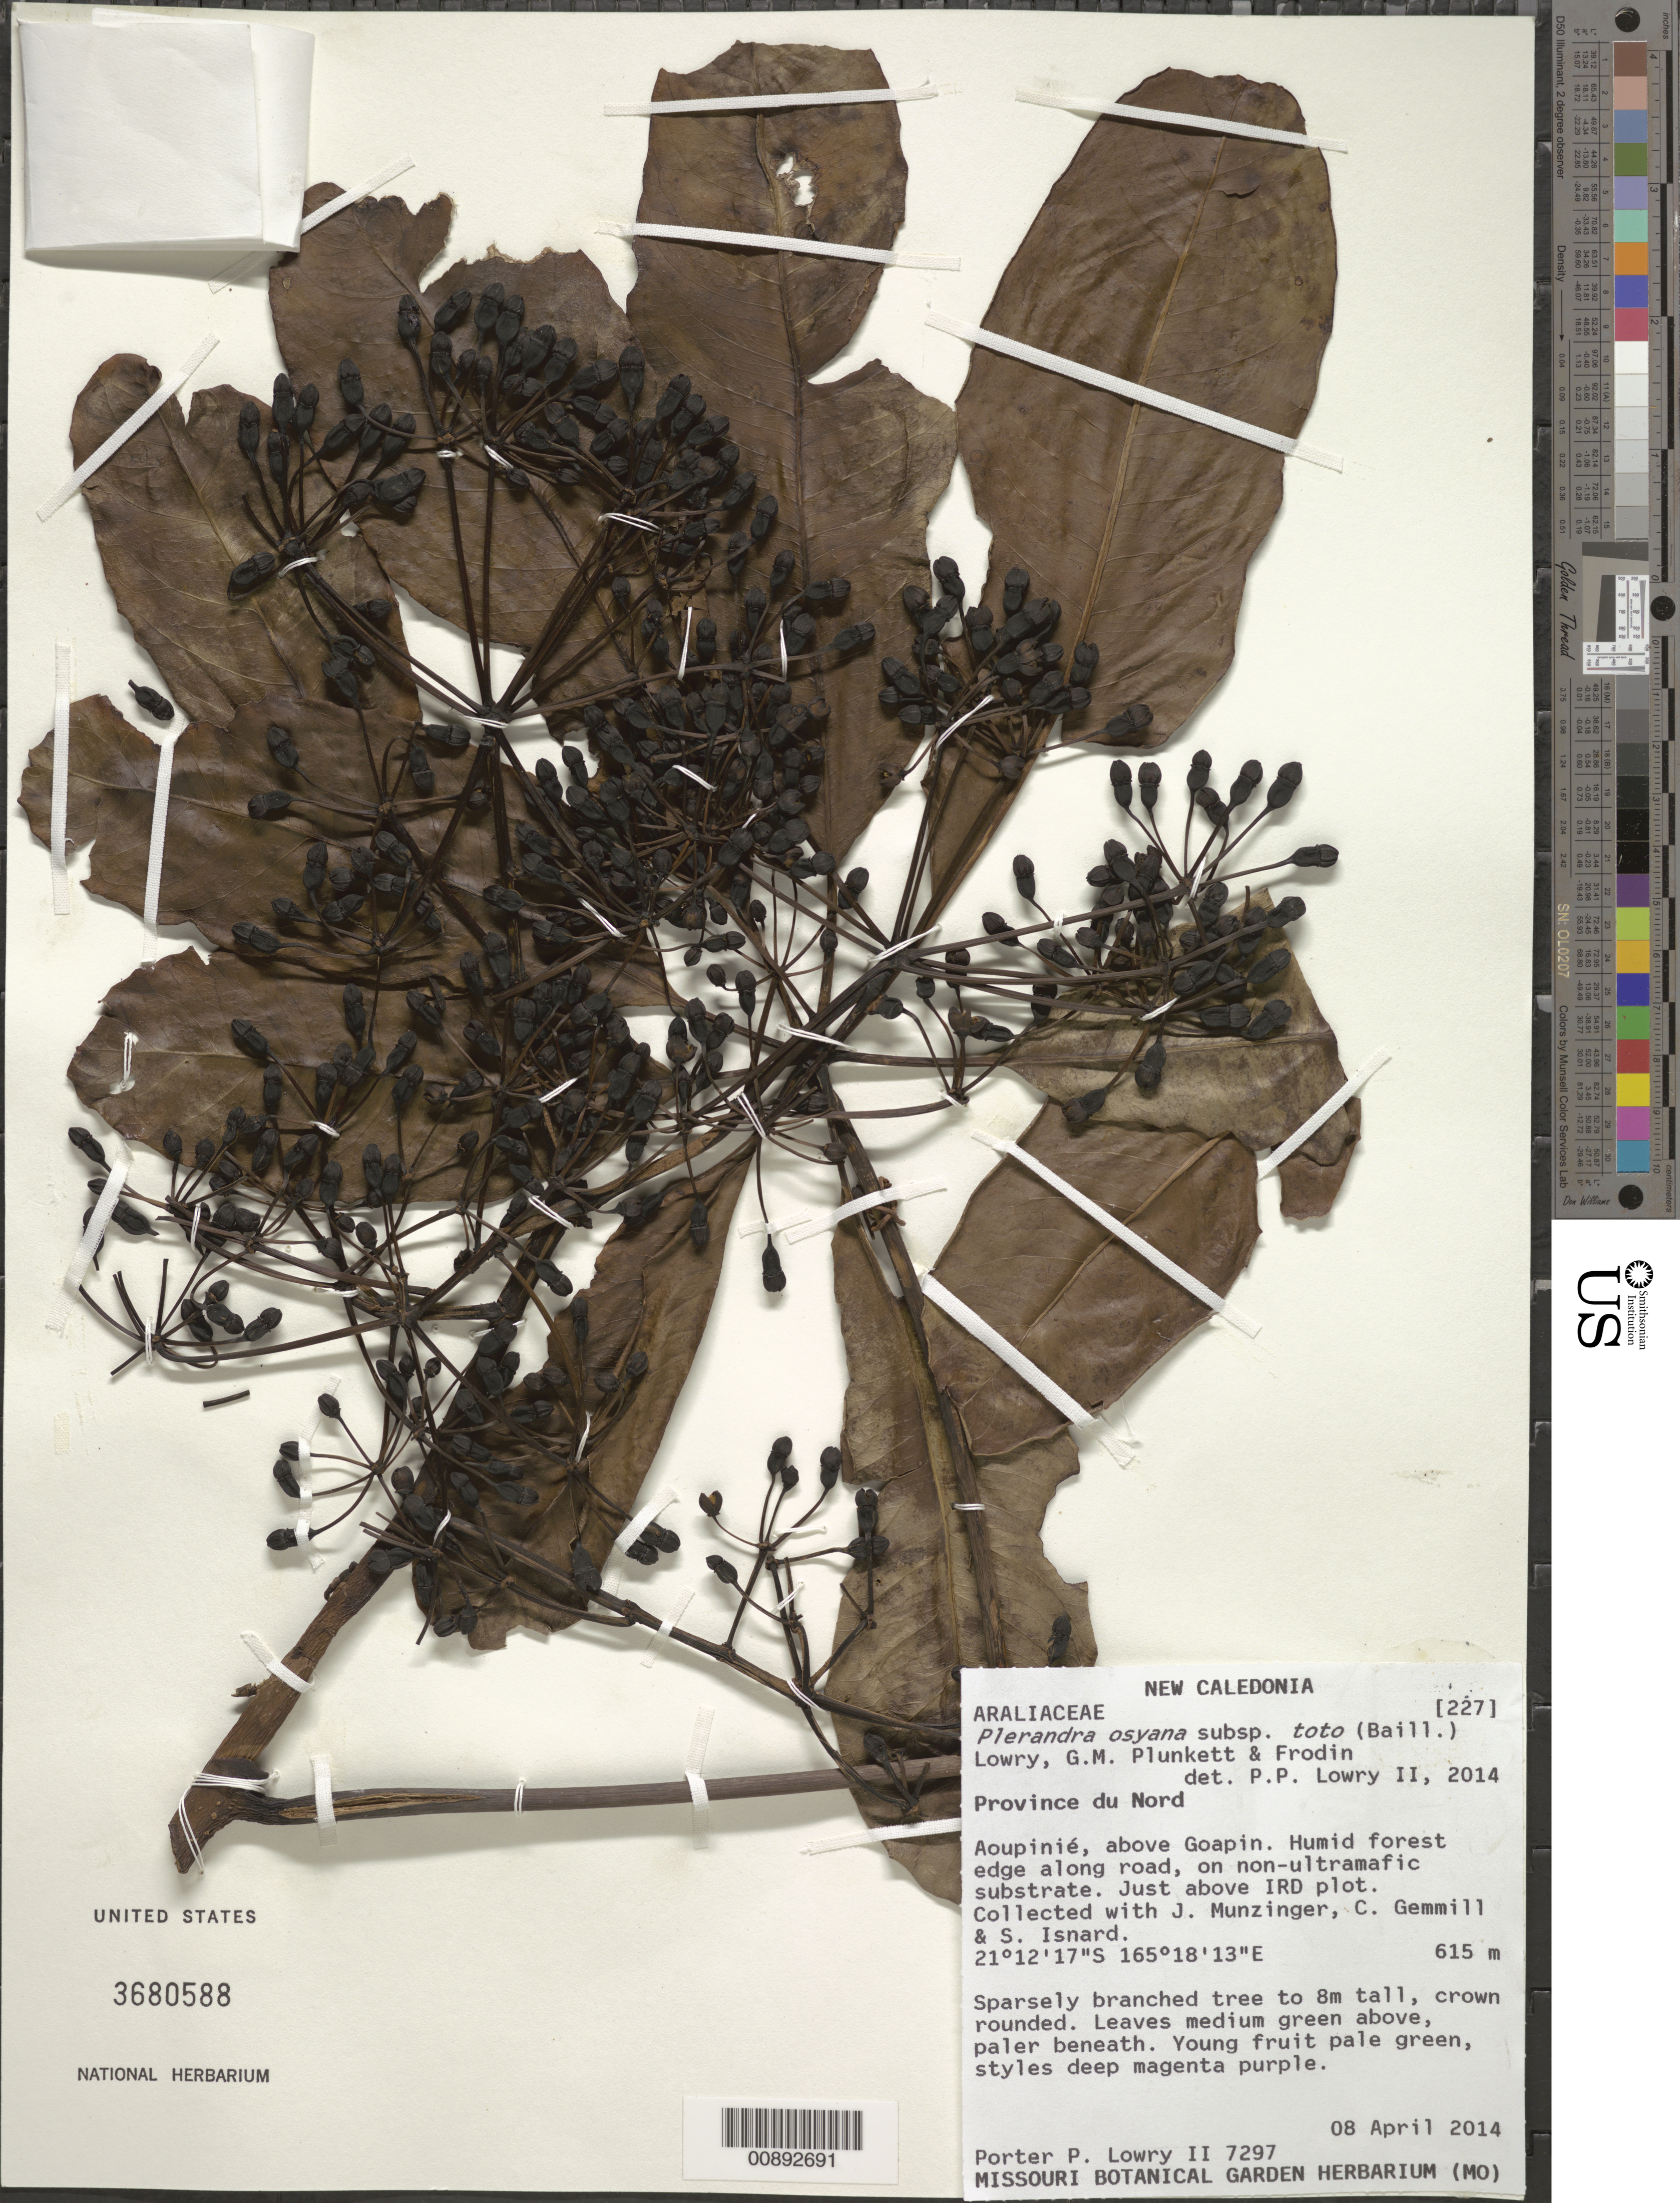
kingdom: Plantae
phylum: Tracheophyta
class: Magnoliopsida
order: Apiales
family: Araliaceae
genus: Plerandra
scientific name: Plerandra osyana subsp. toto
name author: (Baill.) Lowry et al.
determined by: Lowry, II, P. P.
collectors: P. P. Lowry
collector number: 7297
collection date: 2014-04-08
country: New Caledonia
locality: Province du Nord. Aoupinie, above Goapin.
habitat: Humid forest edge along road, on non-ultramafic substrate.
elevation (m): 615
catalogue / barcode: US 3680588